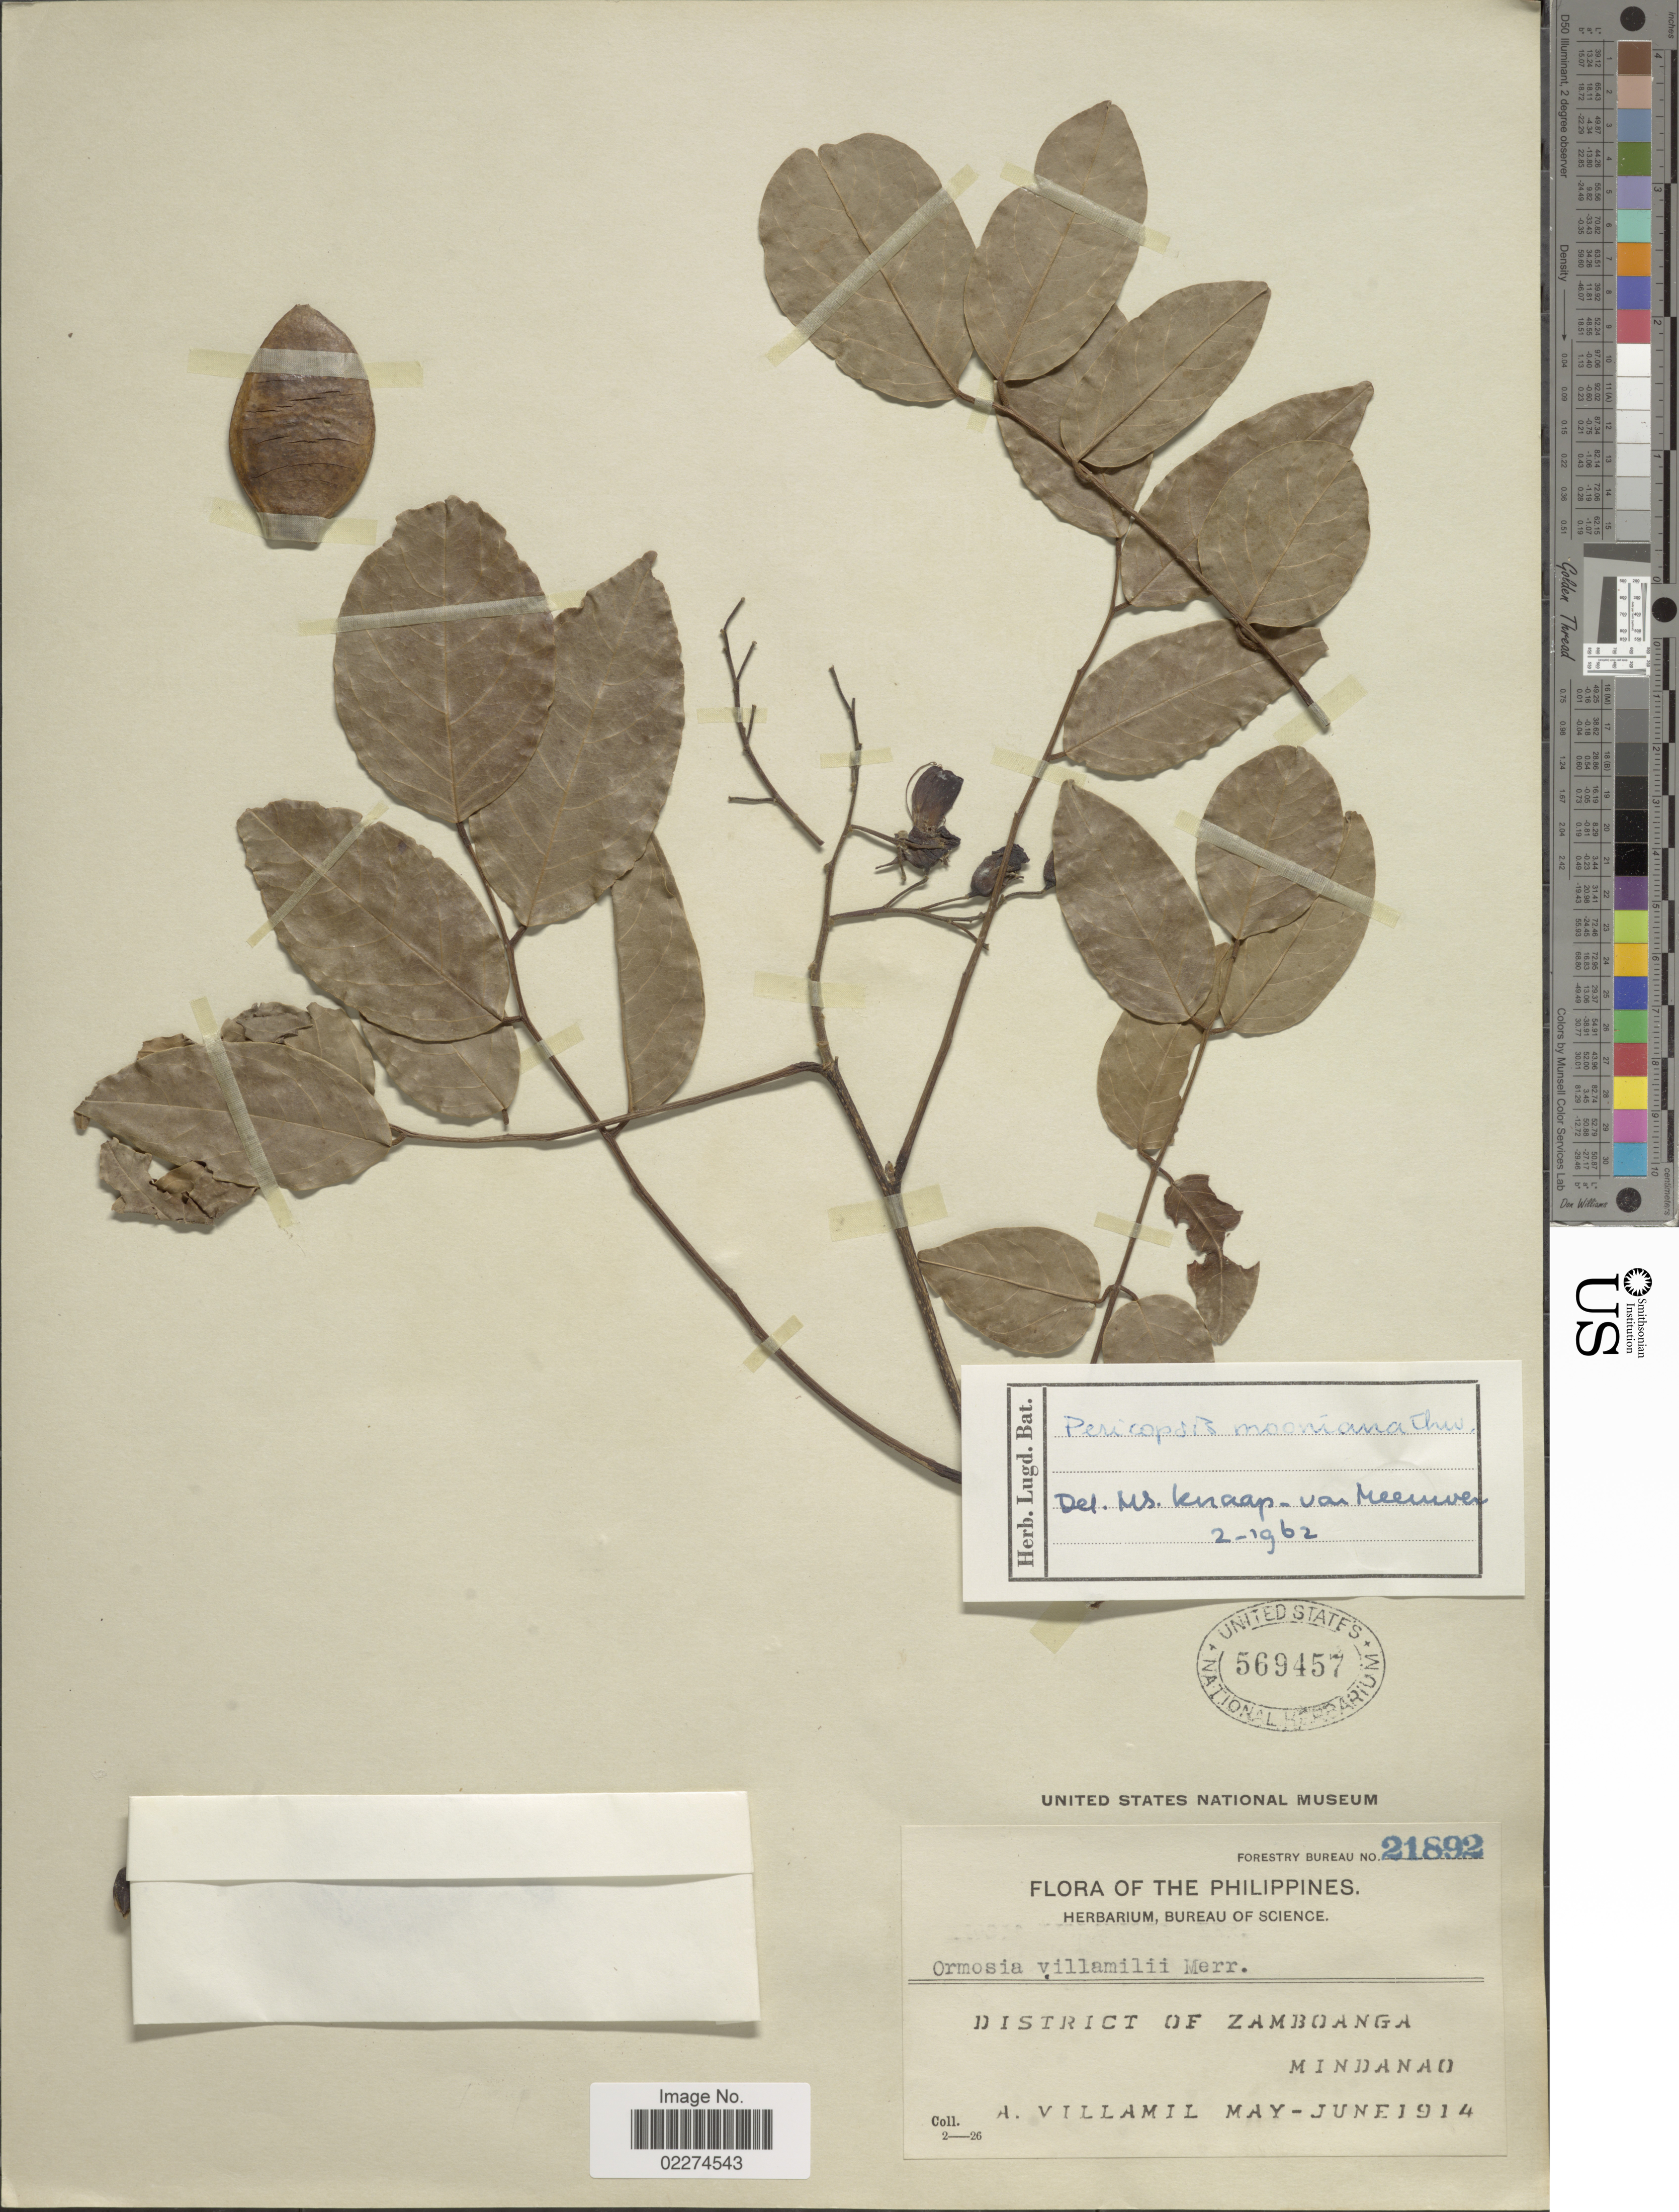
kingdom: Plantae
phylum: Tracheophyta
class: Magnoliopsida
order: Fabales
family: Fabaceae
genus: Pericopsis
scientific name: Pericopsis mooniana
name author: Thwaites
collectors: A. Villamil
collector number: Forestry Bureau 21892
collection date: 1914-05/1914-06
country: Philippines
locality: District Of Zamboanga, Mindanao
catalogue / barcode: US 569457